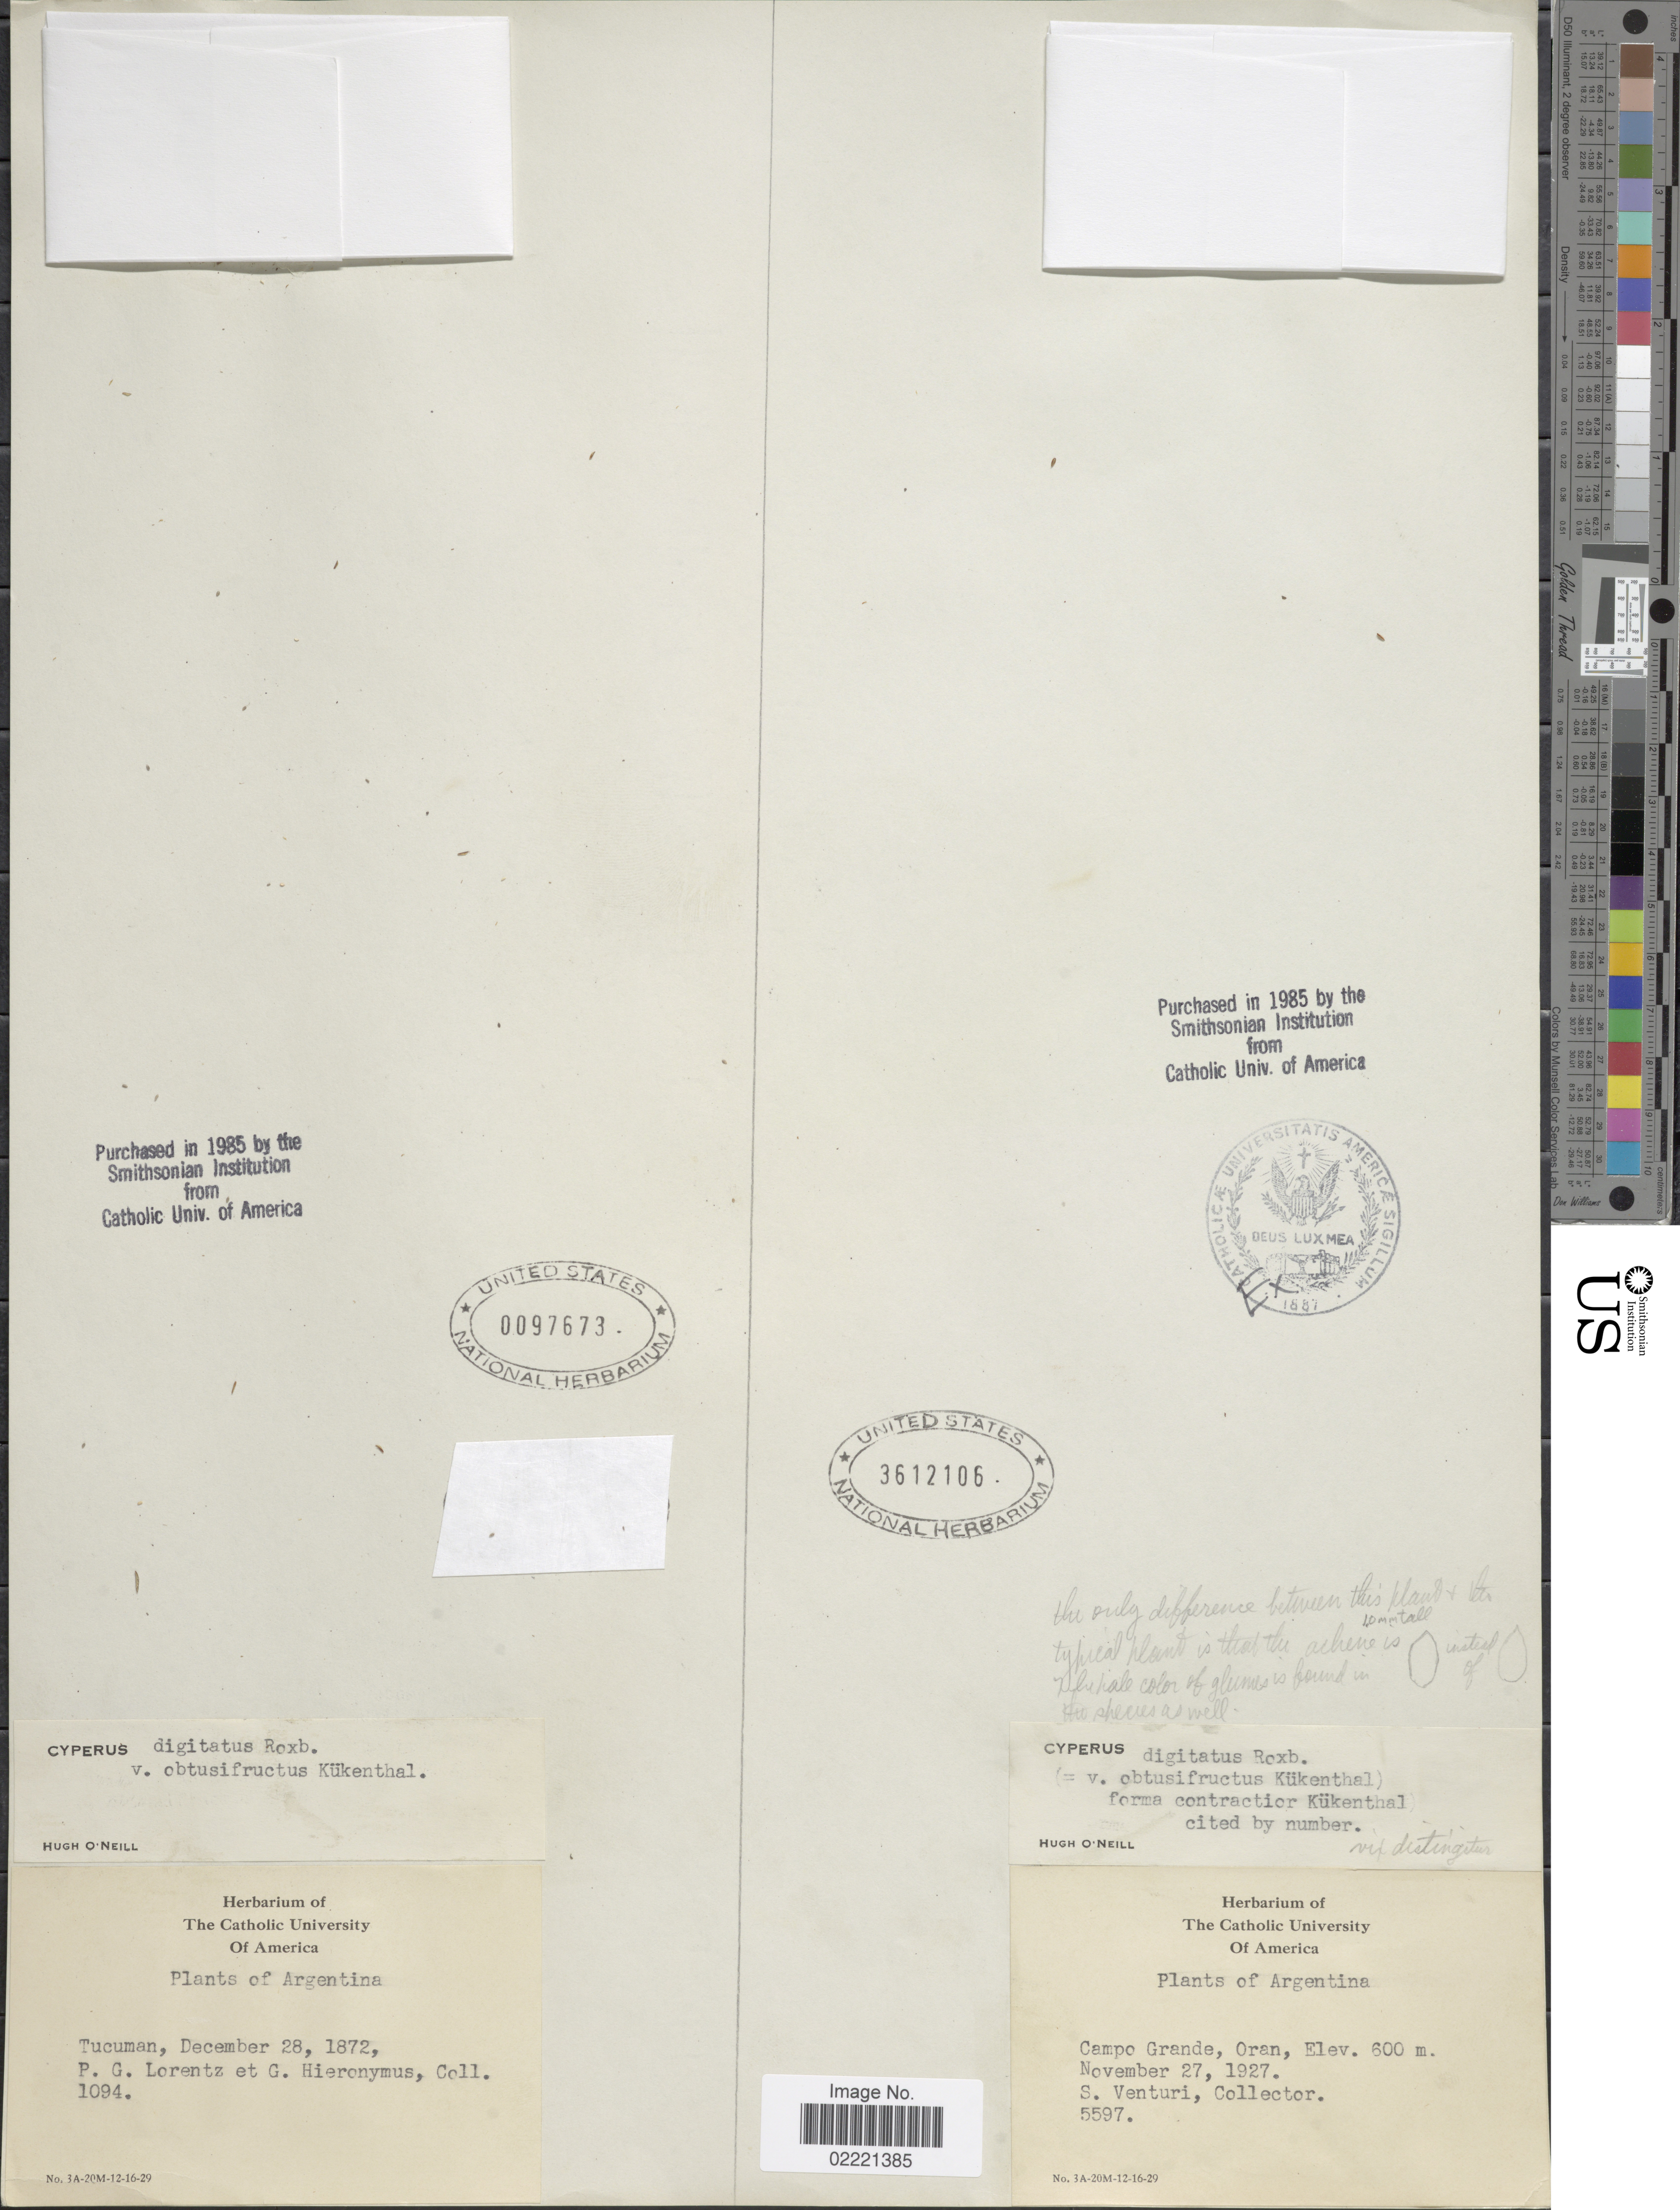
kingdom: Plantae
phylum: Tracheophyta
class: Liliopsida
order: Poales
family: Cyperaceae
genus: Cyperus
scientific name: Cyperus digitatus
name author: Roxb.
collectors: P. G. Lorentz & G. H. Hieronymus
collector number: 1094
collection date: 1872-12-28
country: Argentina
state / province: Tucuman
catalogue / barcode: US 97673-2